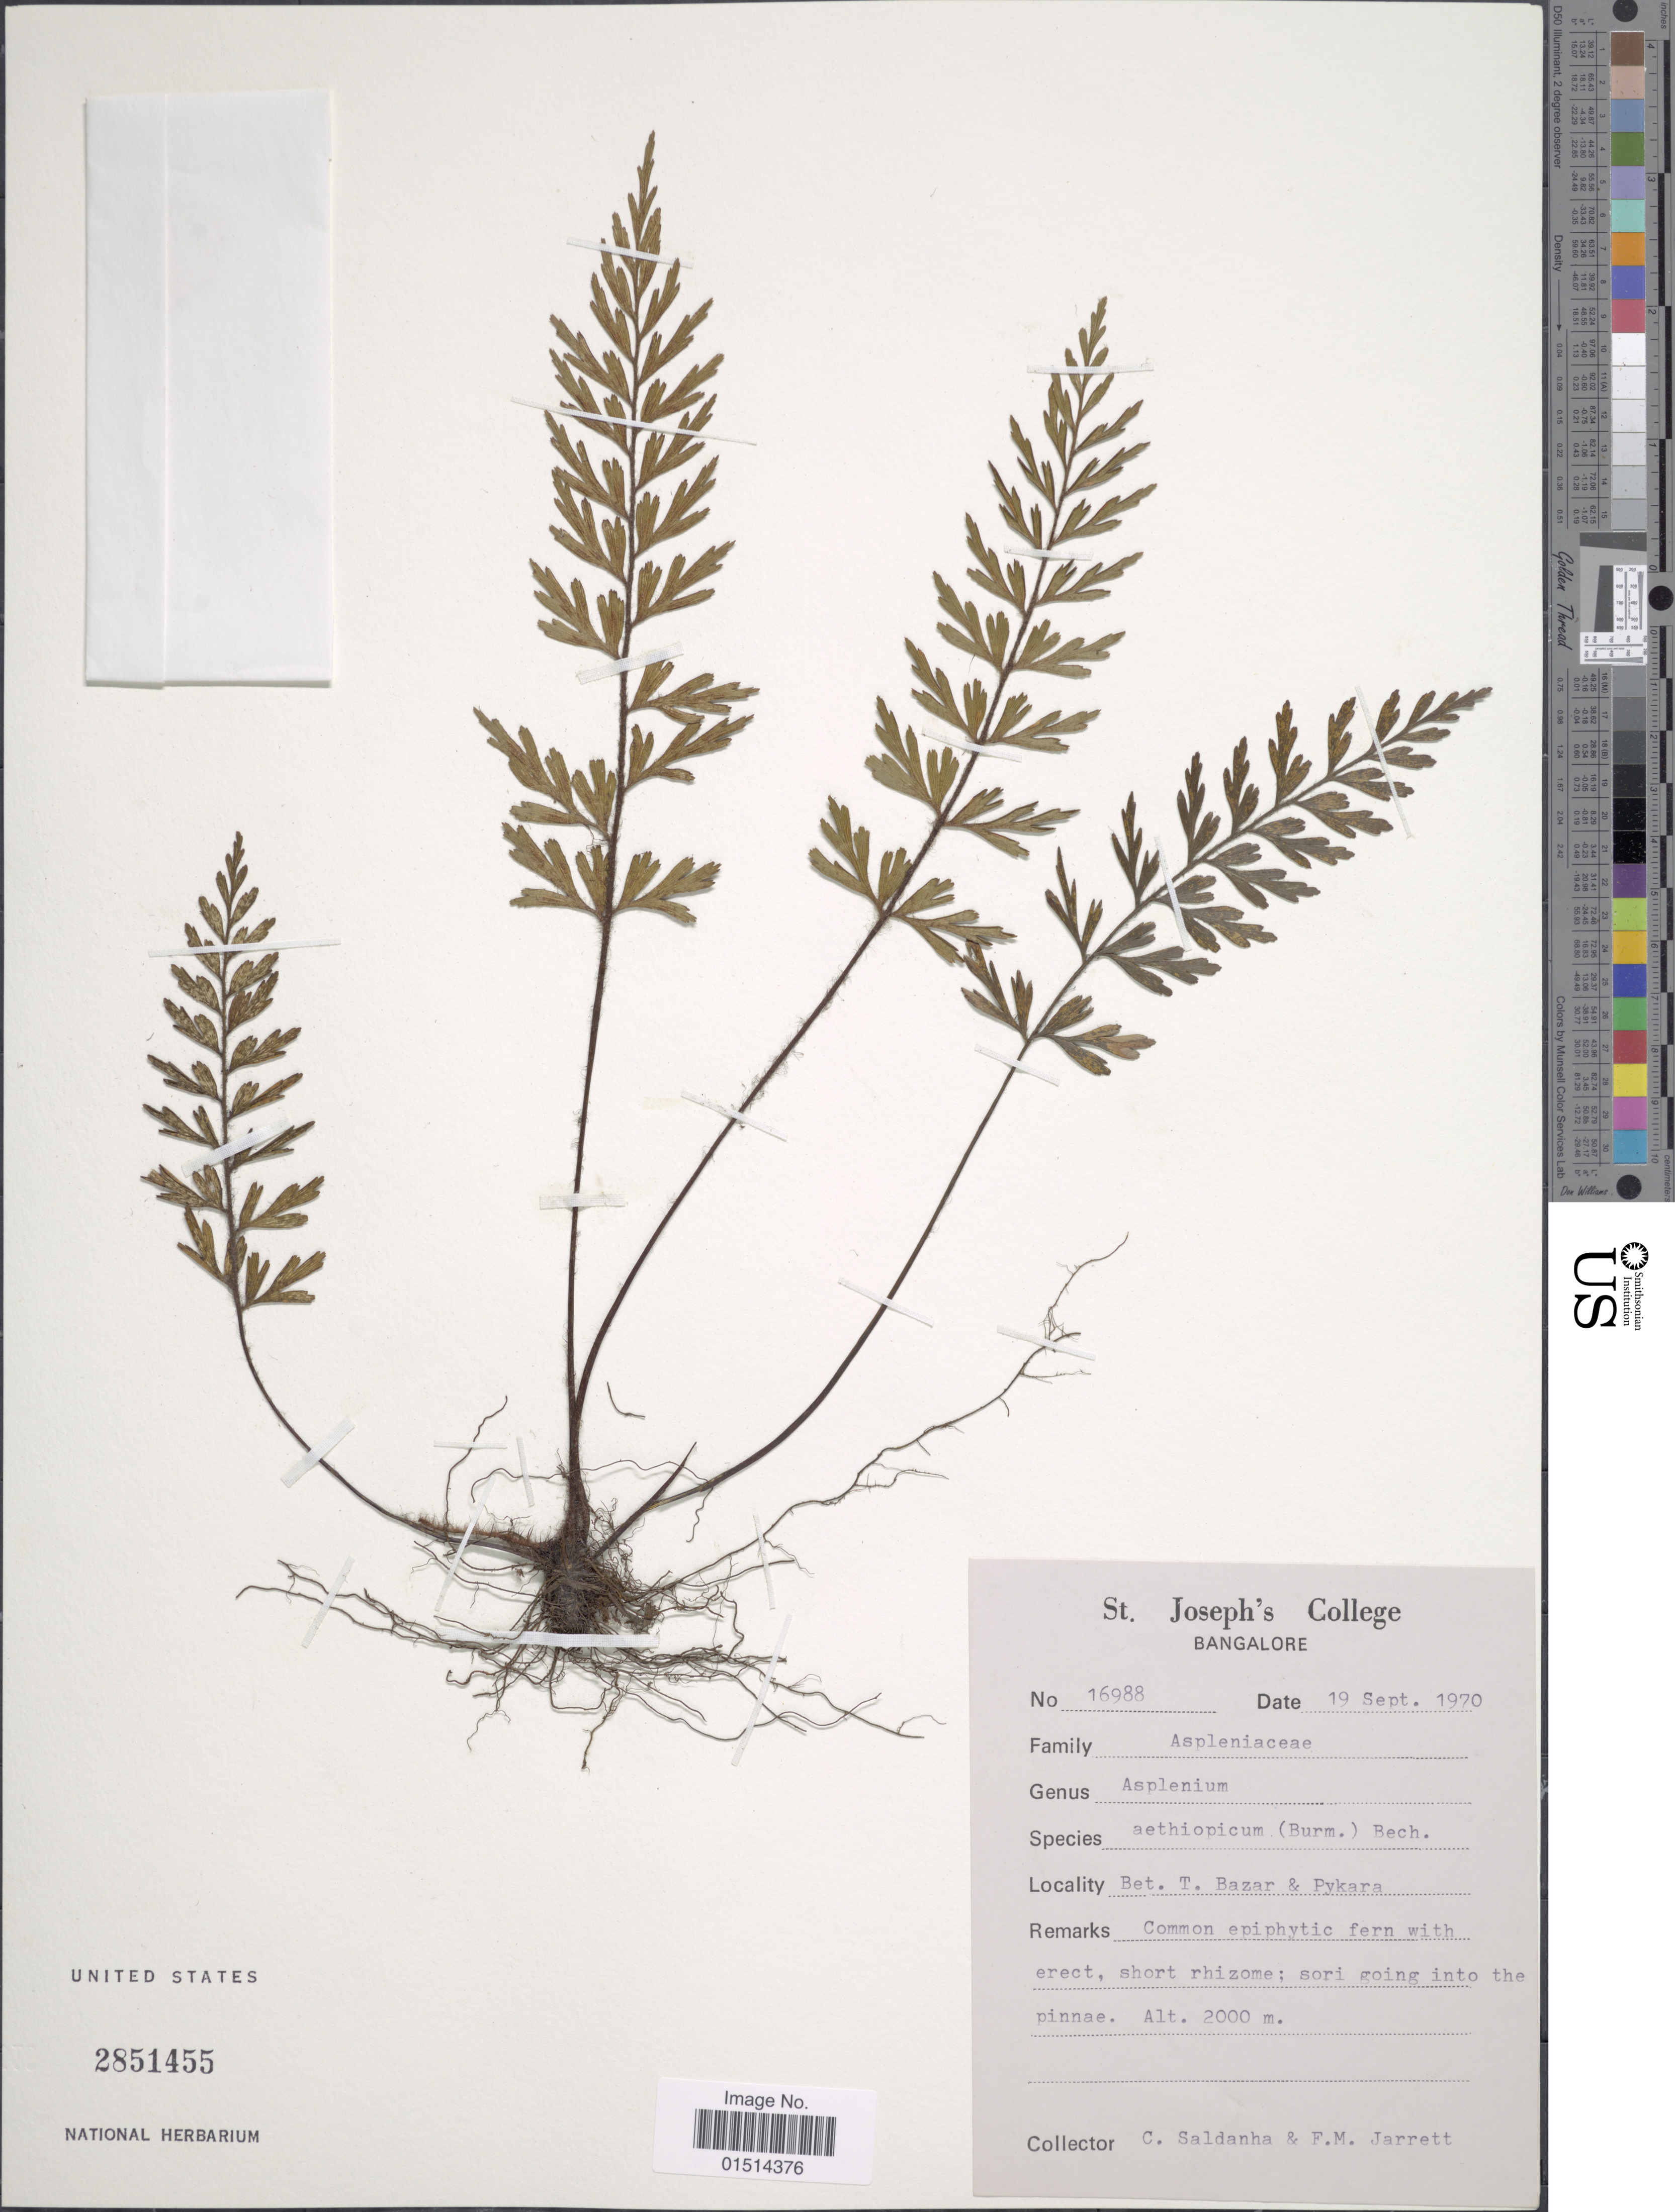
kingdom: Plantae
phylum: Tracheophyta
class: Polypodiopsida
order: Polypodiales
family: Aspleniaceae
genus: Asplenium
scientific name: Asplenium aethiopicum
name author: (Burm. f.) Bech.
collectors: C. Saldanha & F. M. Jarrett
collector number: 16988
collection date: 1970-09-19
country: India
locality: Bangalore, Bet. T. Bazar & Pykara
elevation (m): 2000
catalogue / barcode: US 2851455